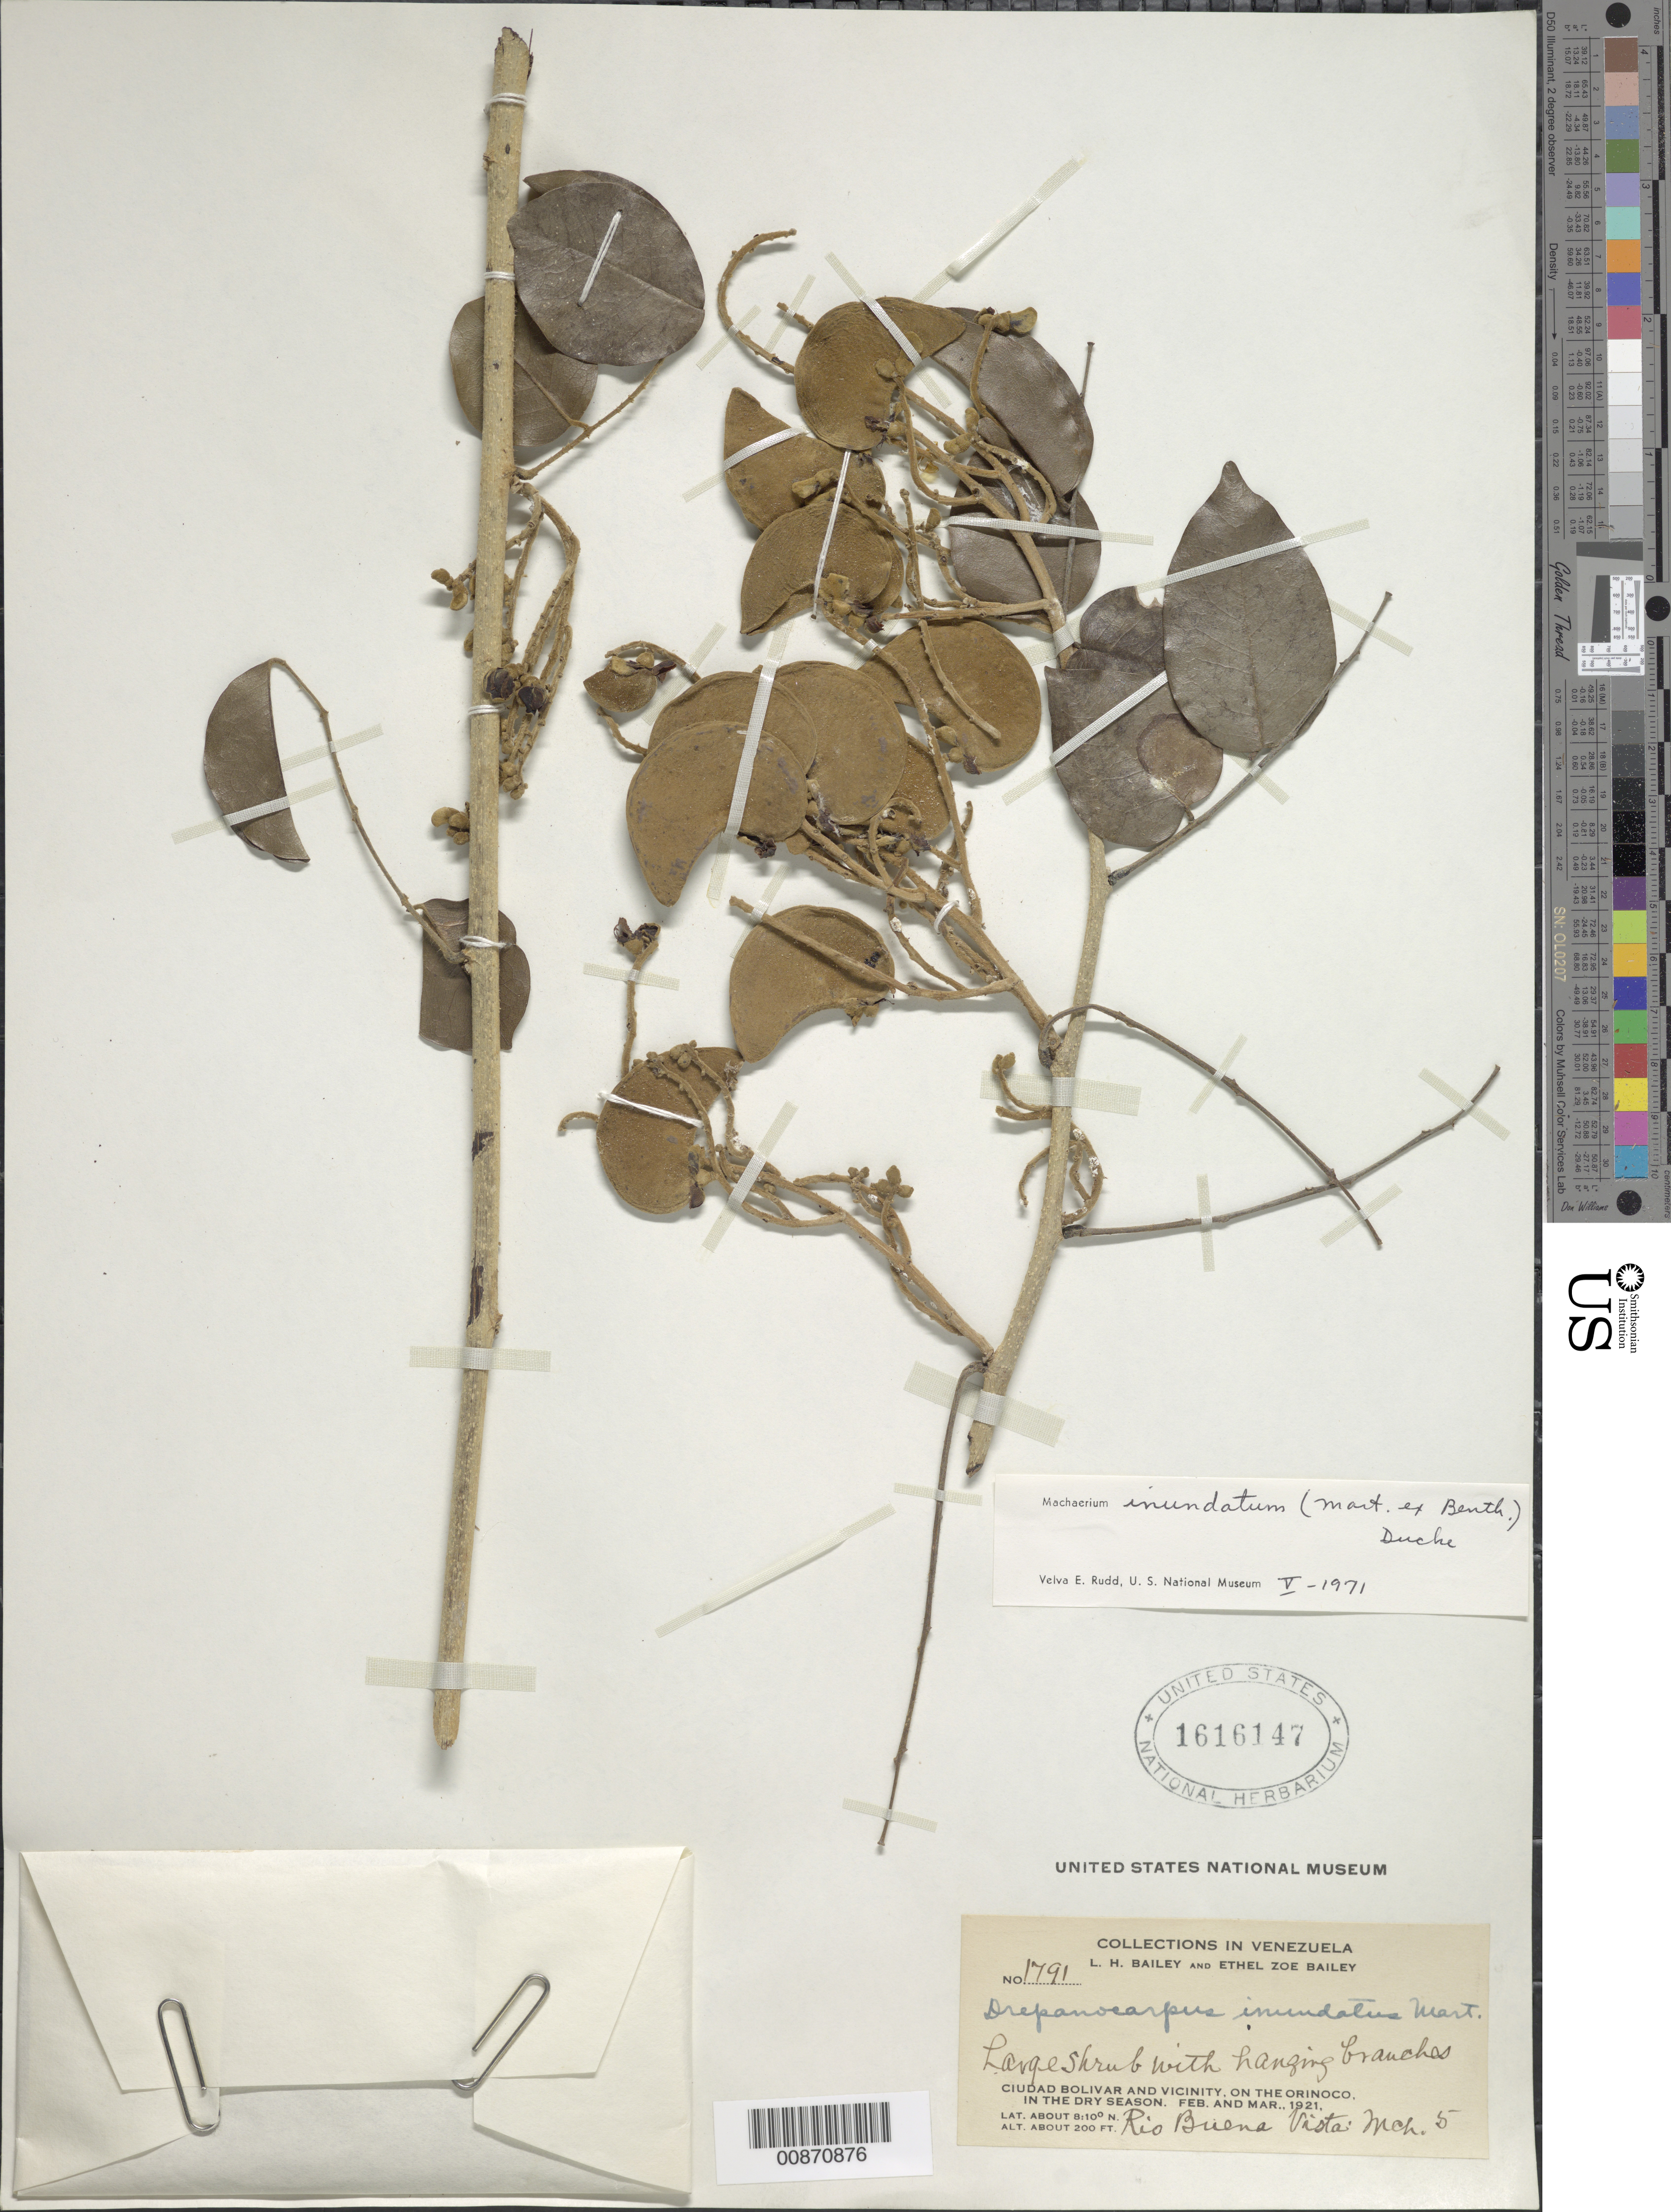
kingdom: Plantae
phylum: Tracheophyta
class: Magnoliopsida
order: Fabales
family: Fabaceae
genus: Machaerium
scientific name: Machaerium inundatum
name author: (Mart. ex Benth.) Ducke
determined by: Rudd, V. E.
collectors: L. H. Bailey & E. Z. Bailey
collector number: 1791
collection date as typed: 5-Mar-21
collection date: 1921-03-05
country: Venezuela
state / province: Bolívar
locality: Ciudad Bolívar and vicinity, Río Buena Vista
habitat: Dry season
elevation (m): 61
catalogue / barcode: US 1616147